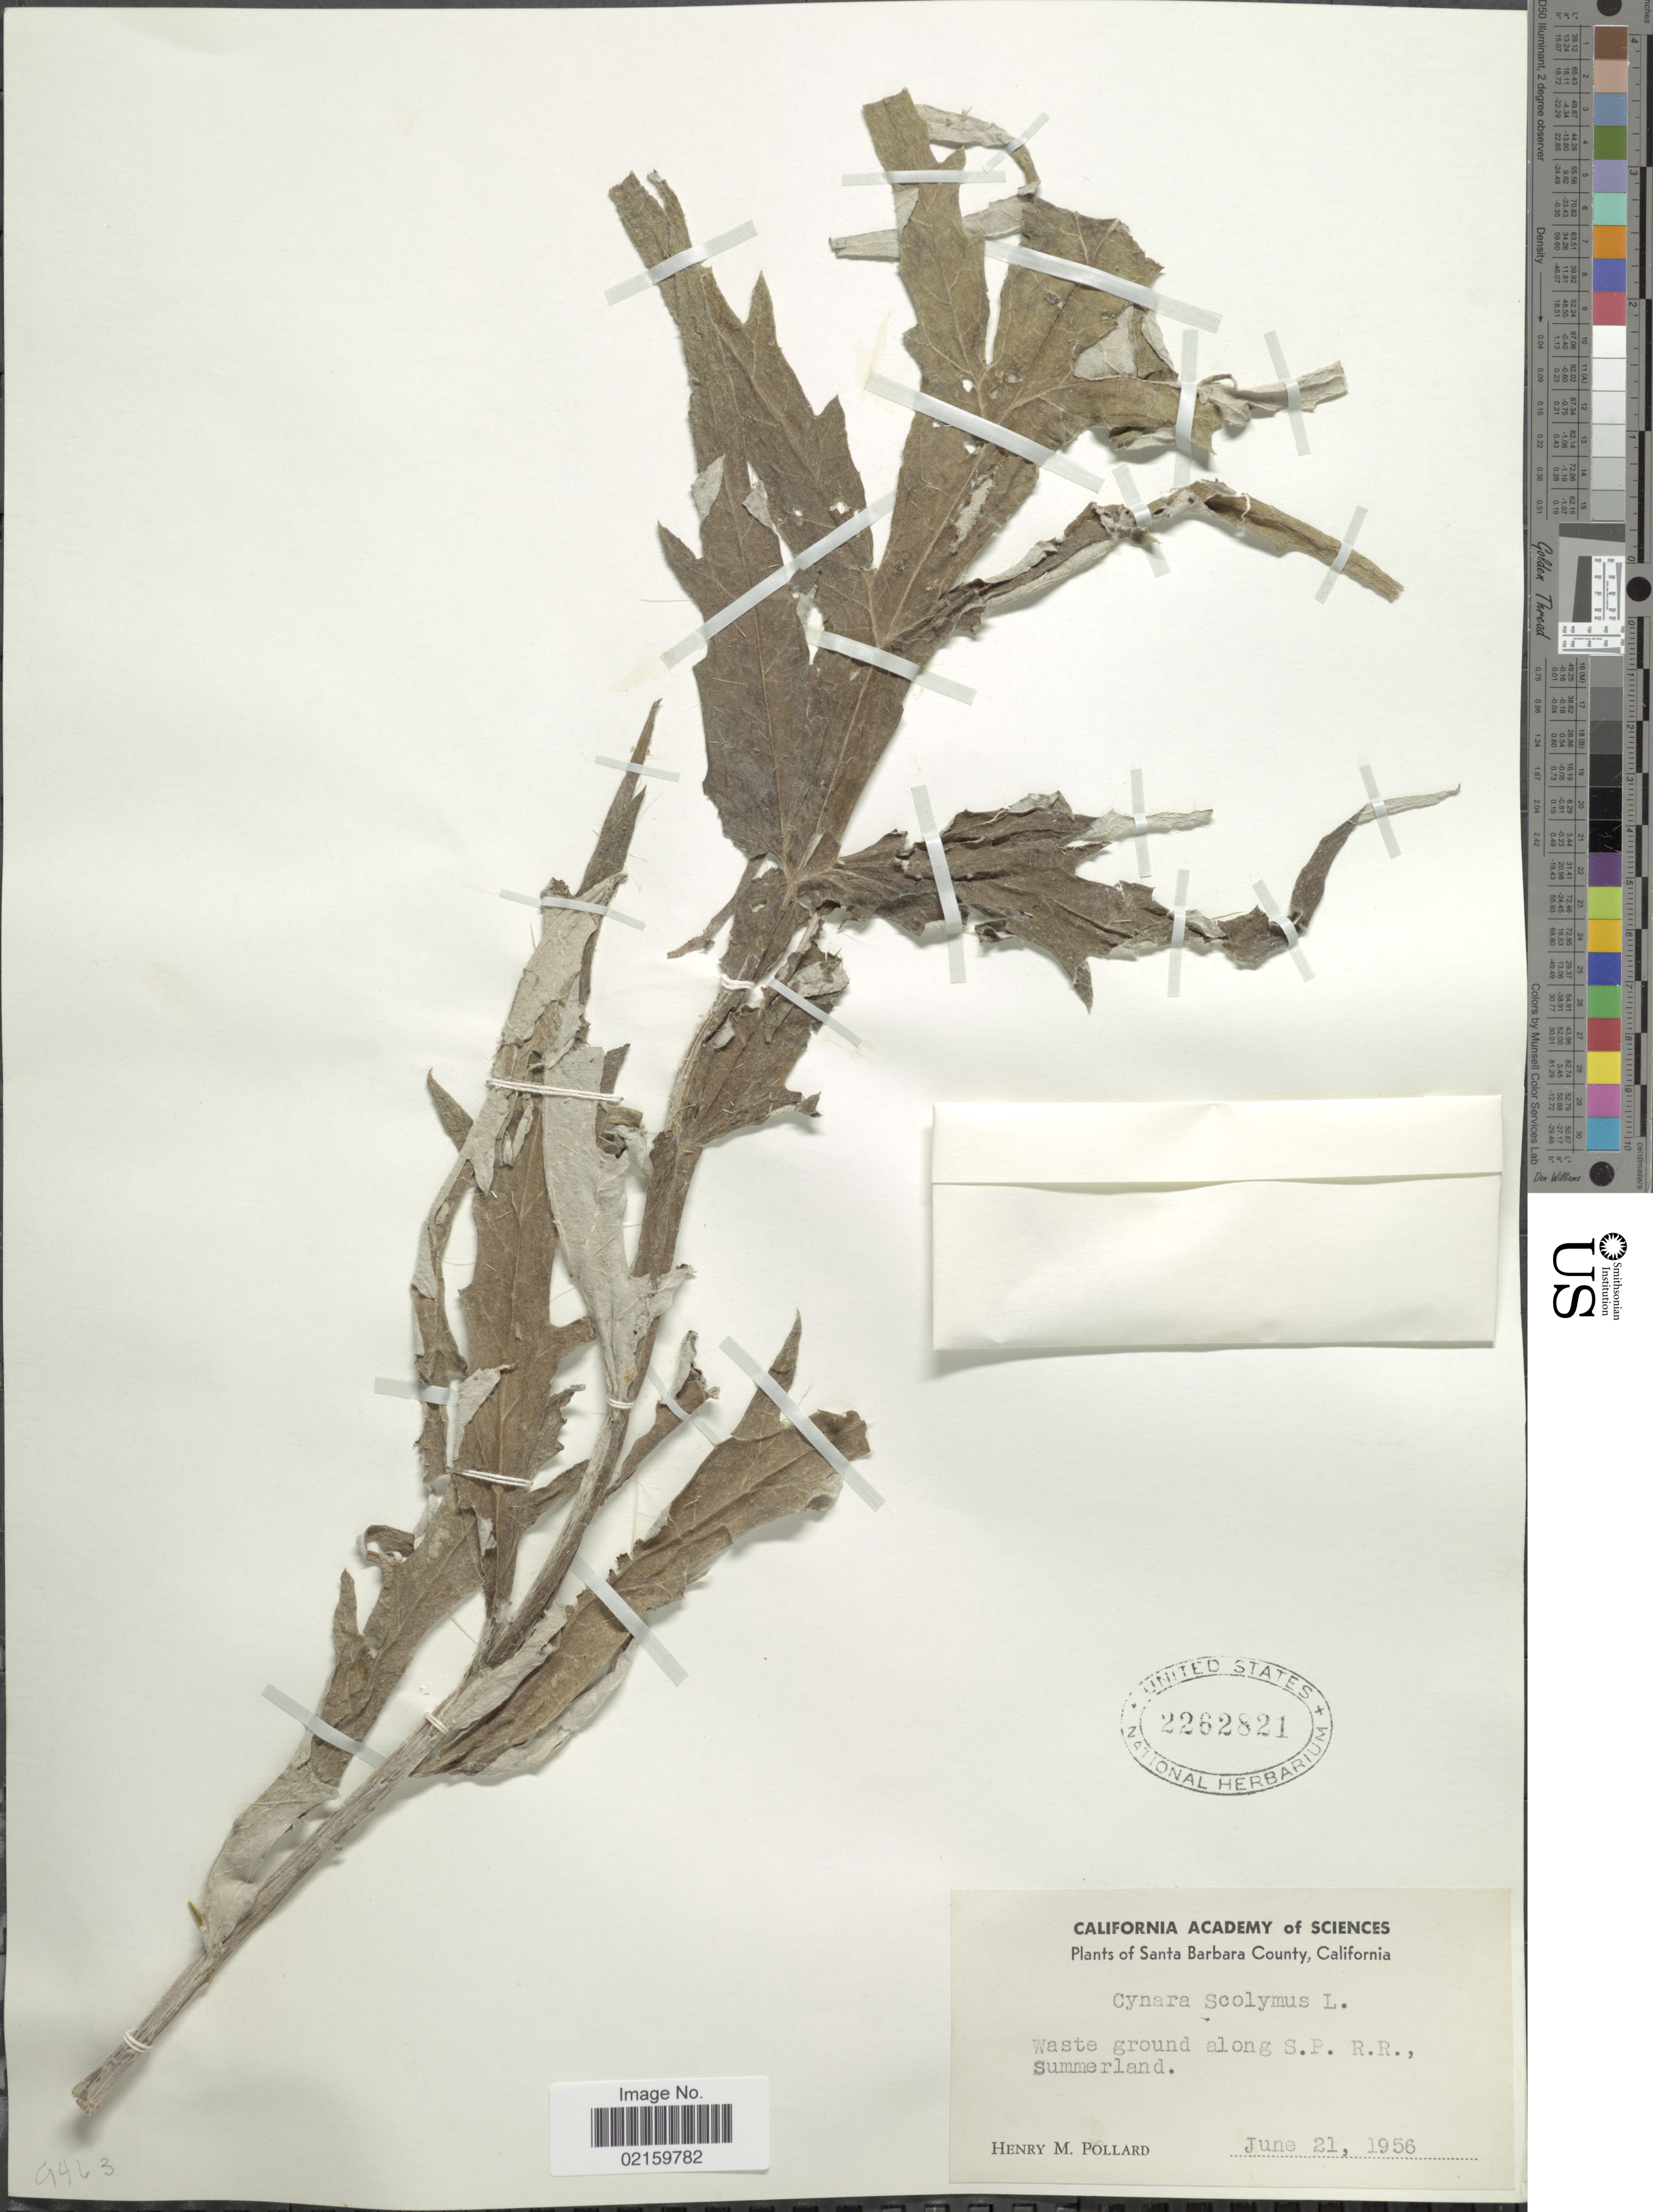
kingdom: Plantae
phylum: Tracheophyta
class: Magnoliopsida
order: Asterales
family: Asteraceae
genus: Cynara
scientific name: Cynara scolymus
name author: L.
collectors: H. M. Pollard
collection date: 1956-06-21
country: United States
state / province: California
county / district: Santa Barbara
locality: Santa Barbara County, California. Waste ground along S. P. R. R., Summerland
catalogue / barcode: US 2262821